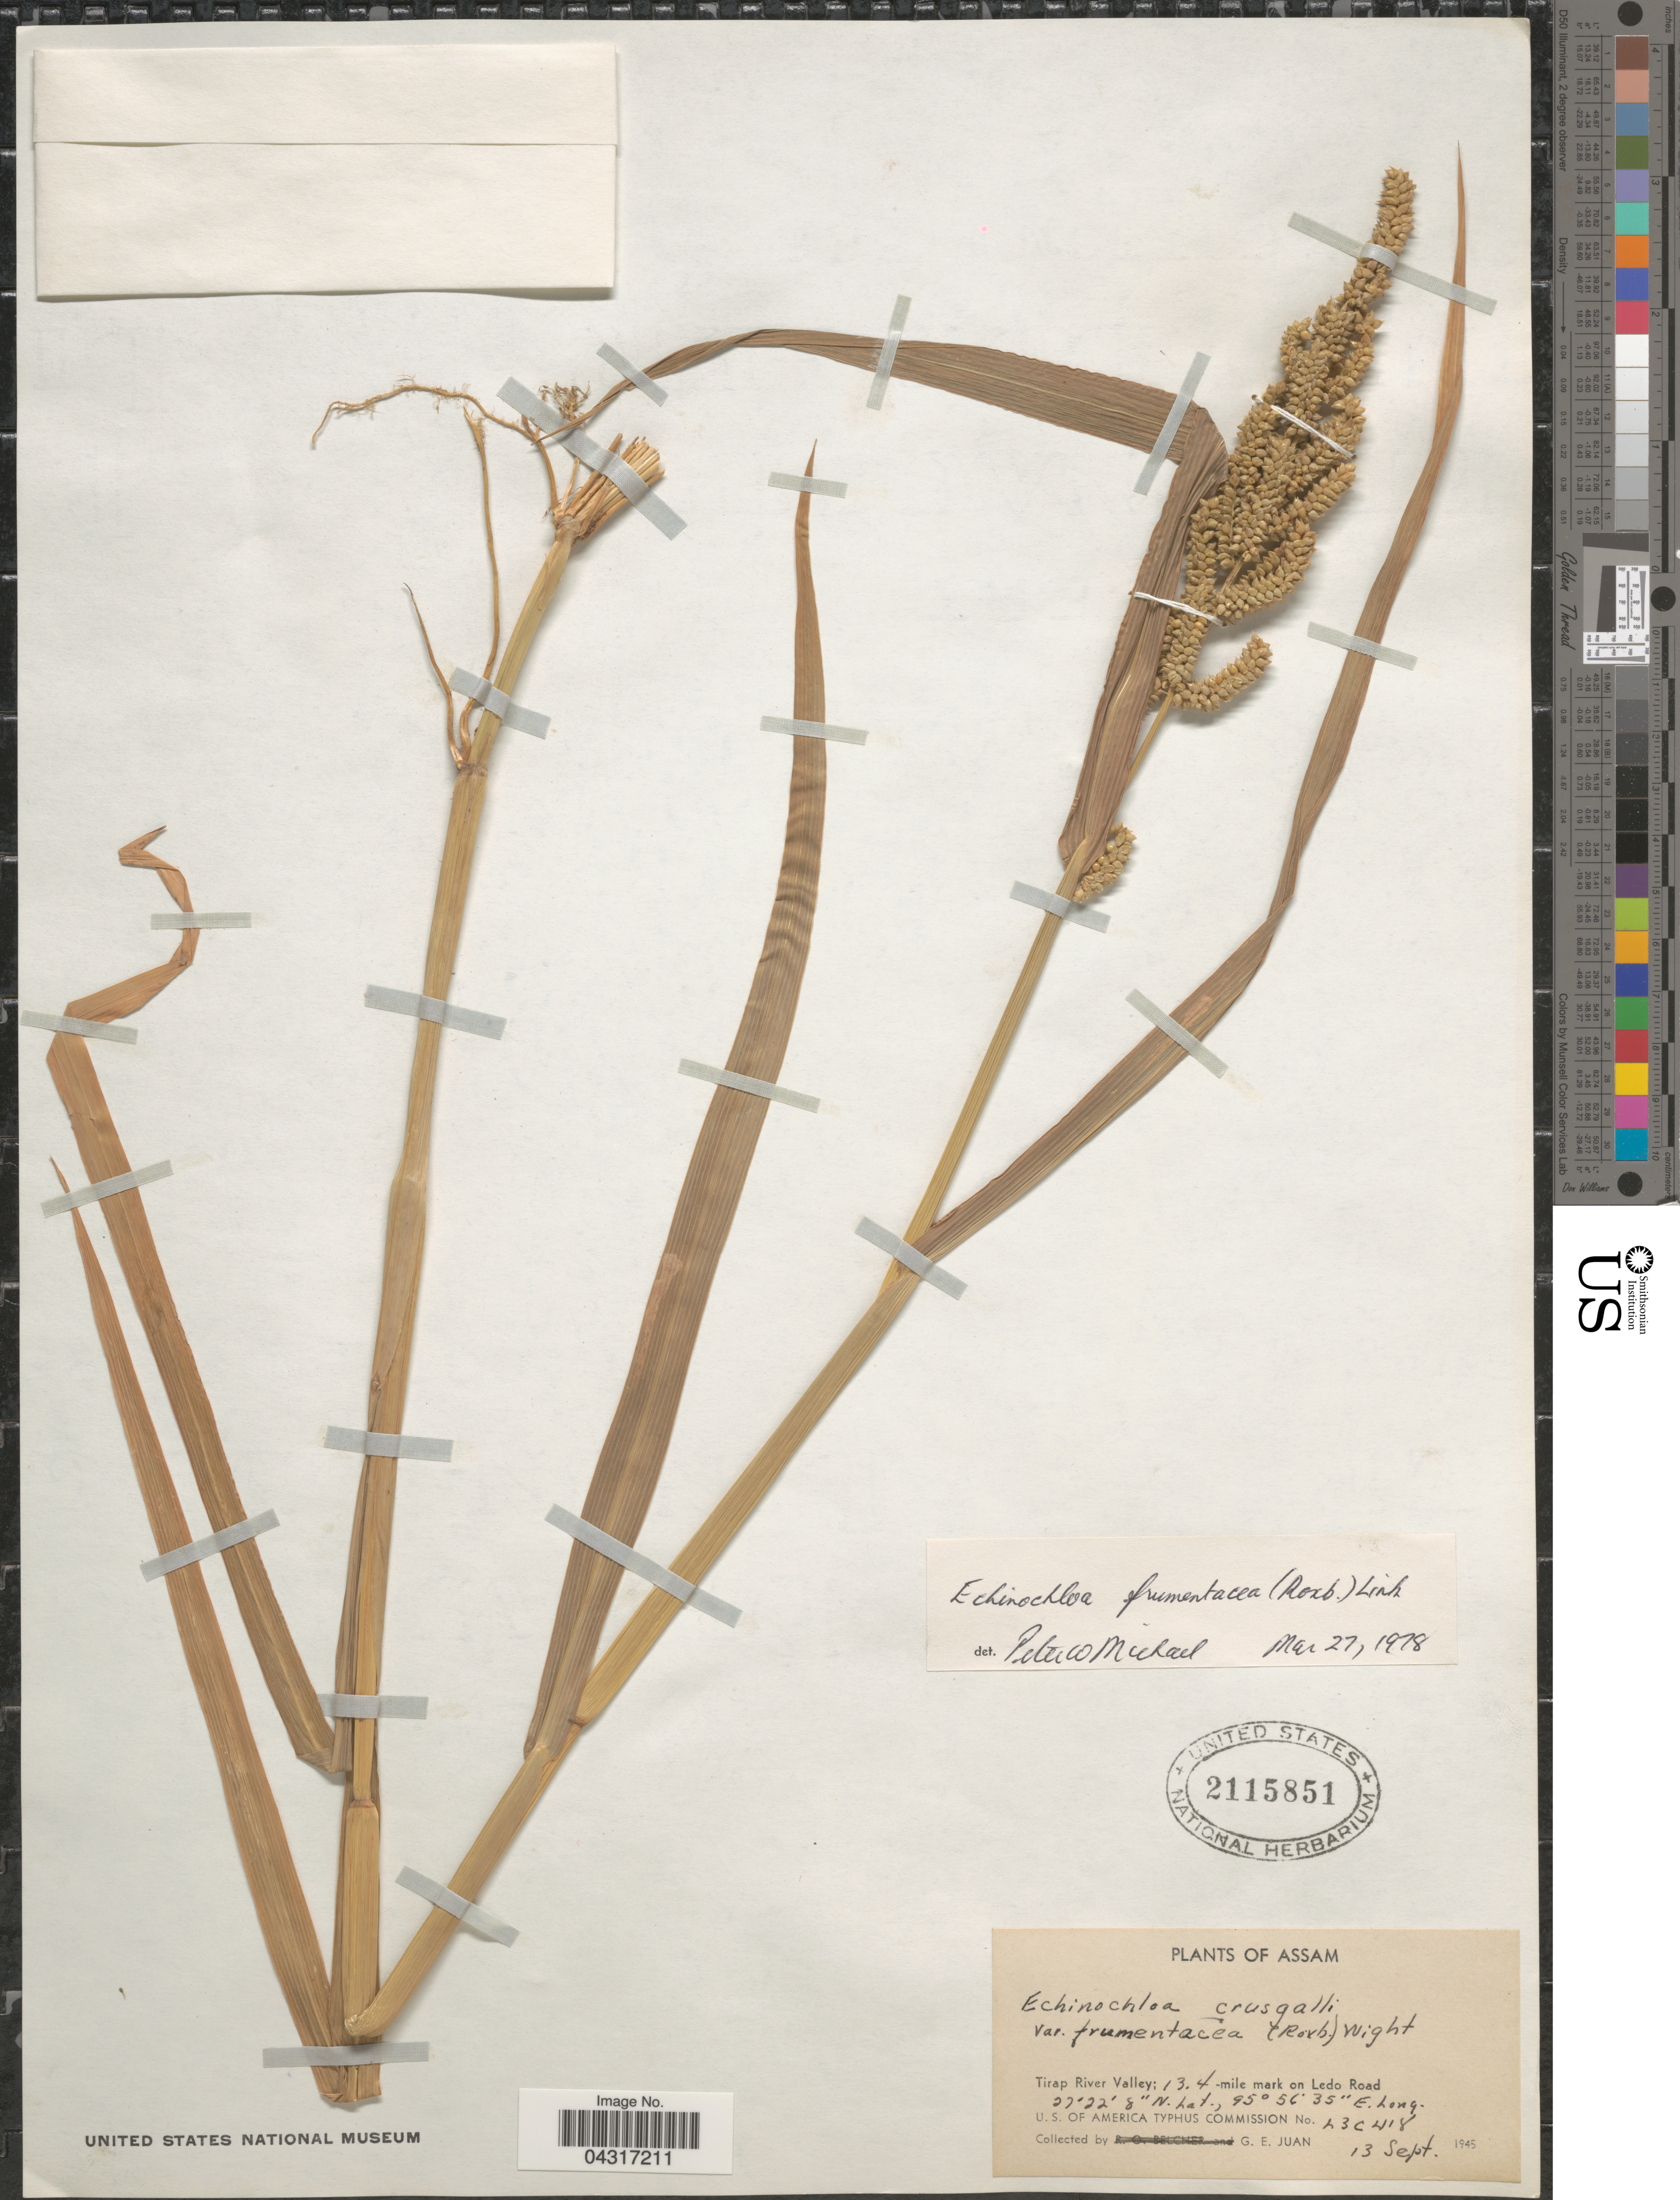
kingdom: Plantae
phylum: Tracheophyta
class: Liliopsida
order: Poales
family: Poaceae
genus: Echinochloa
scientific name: Echinochloa crus-galli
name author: (L.) P. Beauv.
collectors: G. Juan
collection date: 1945-09-13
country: India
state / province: Assam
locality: Tirap River Valley; 13.4 -mile mark on Ledo Road.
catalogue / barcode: US 2115851